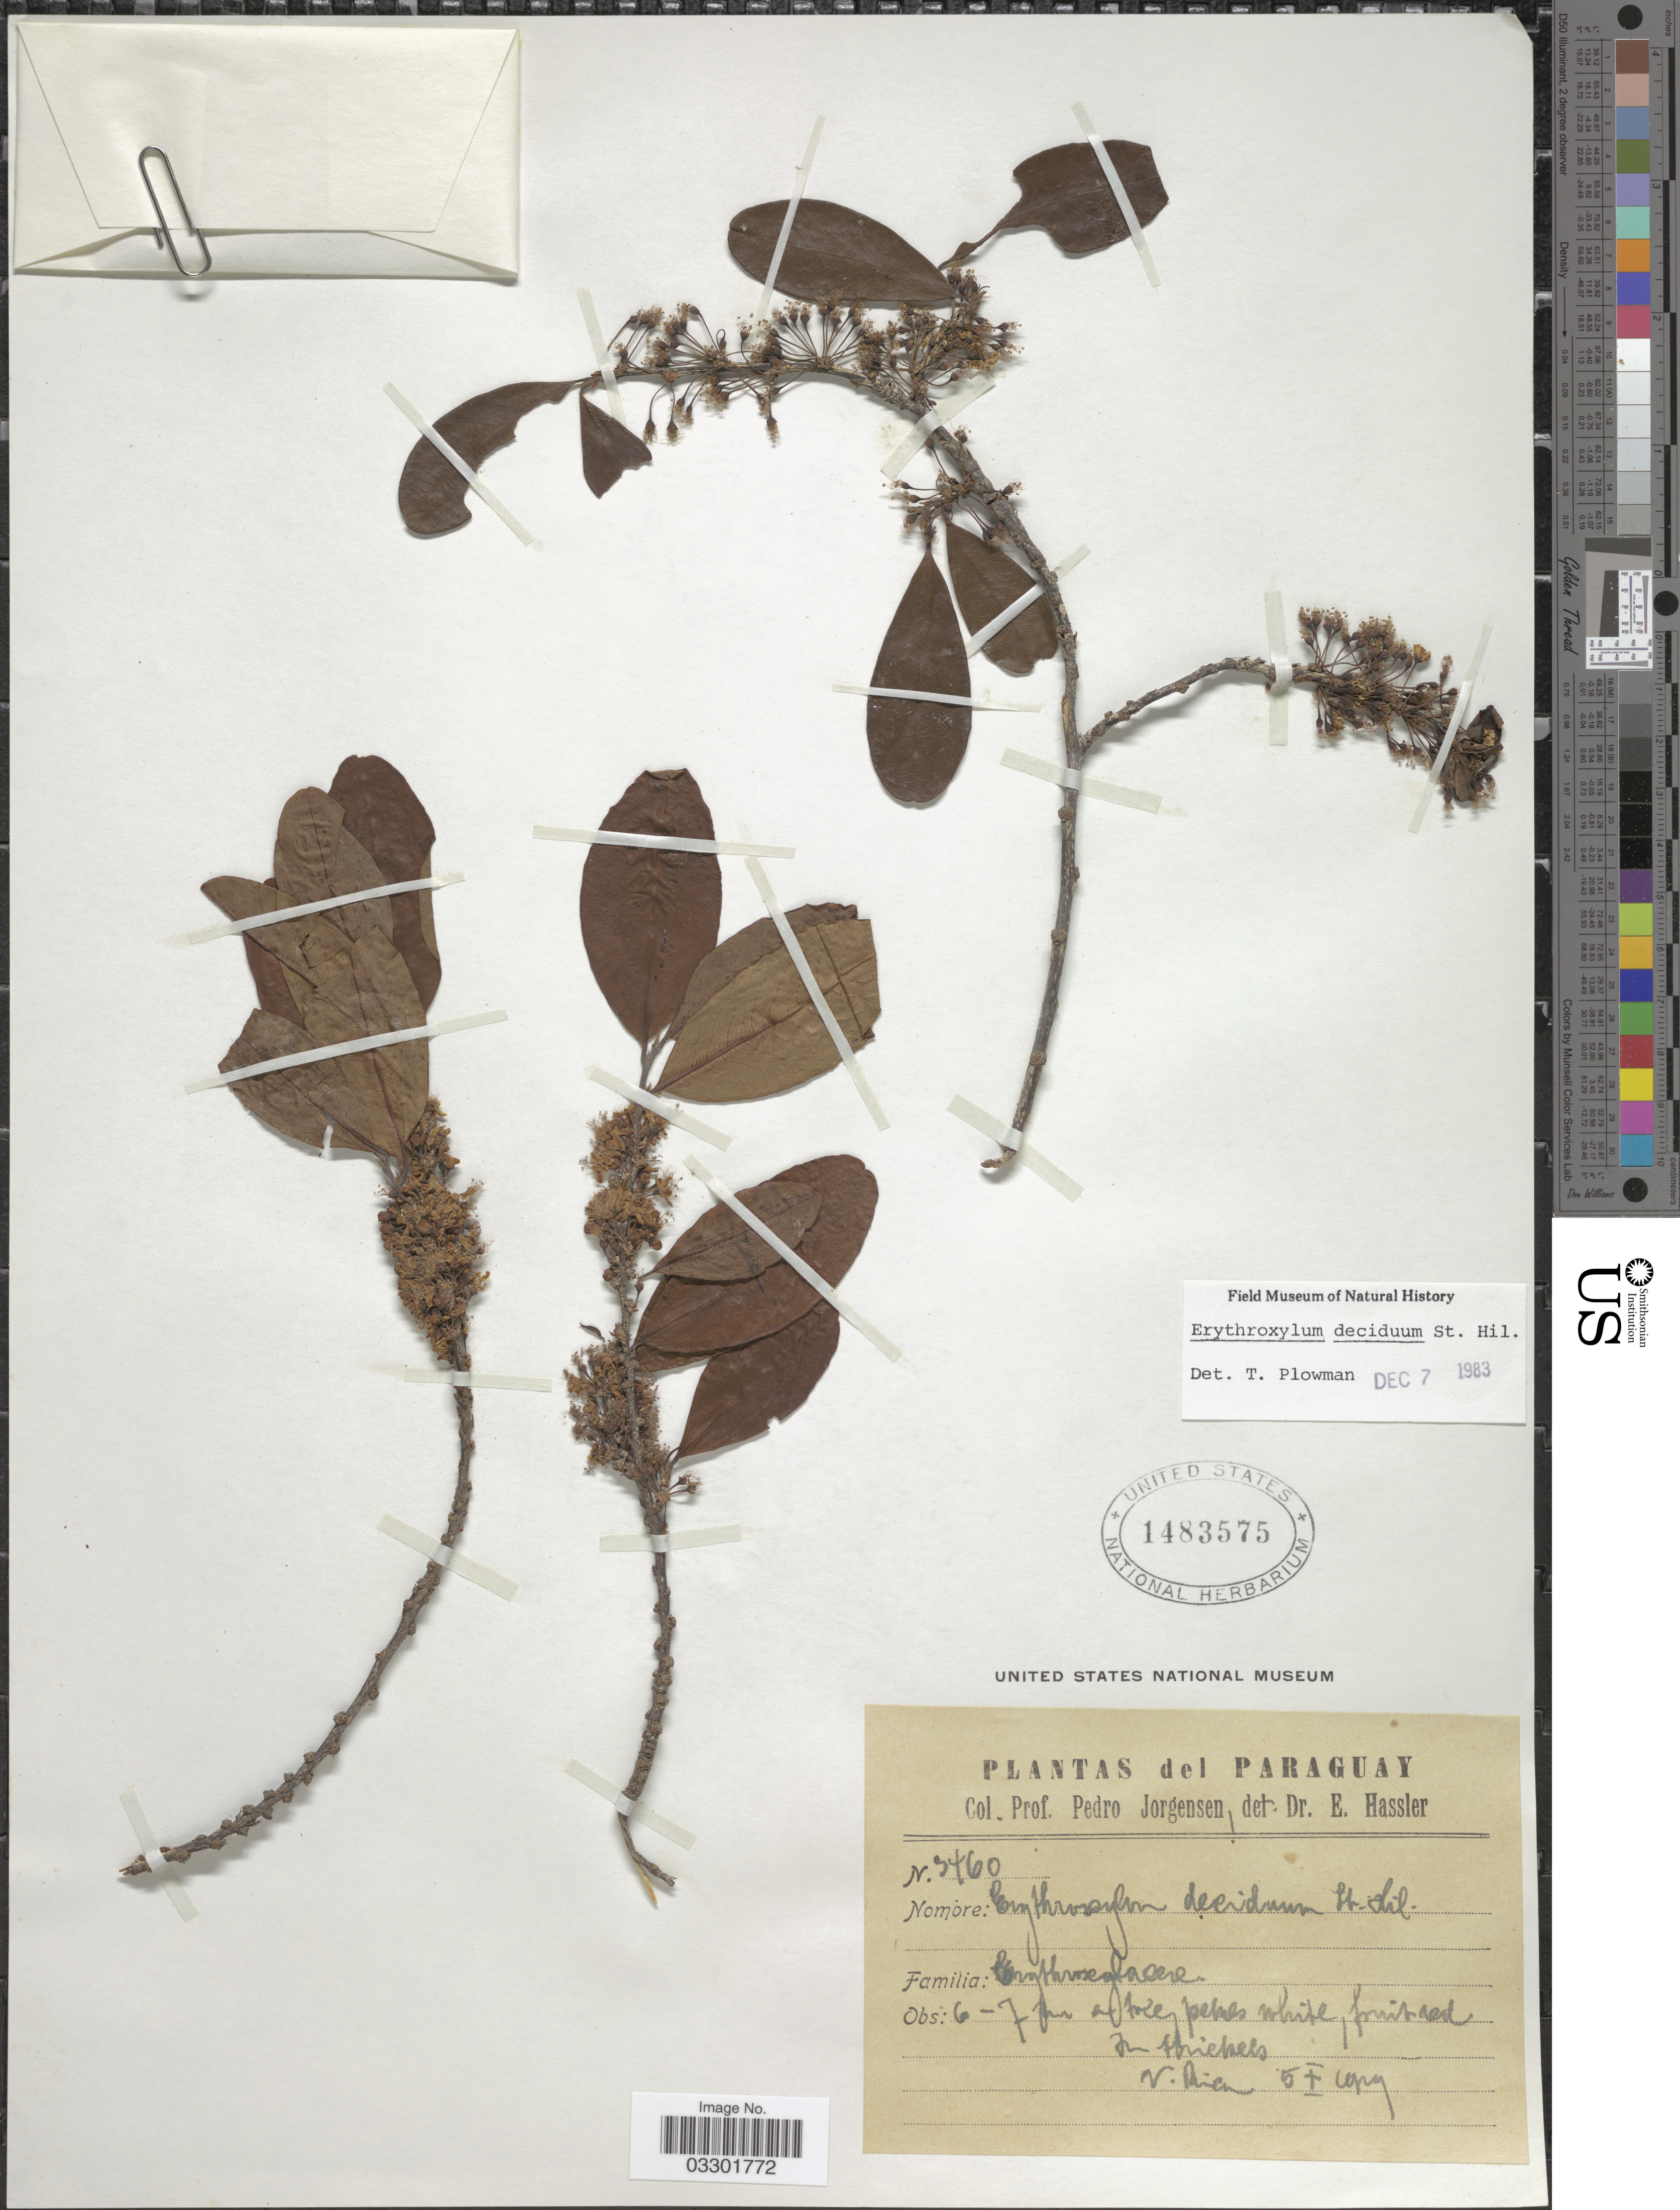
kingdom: Plantae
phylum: Tracheophyta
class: Magnoliopsida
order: Malpighiales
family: Erythroxylaceae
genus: Erythroxylum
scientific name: Erythroxylum deciduum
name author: A. St.-Hil.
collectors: P. Jörgensen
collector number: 3460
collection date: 1929-10-05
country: Paraguay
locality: In thickets V. Rica.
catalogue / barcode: US 1483575